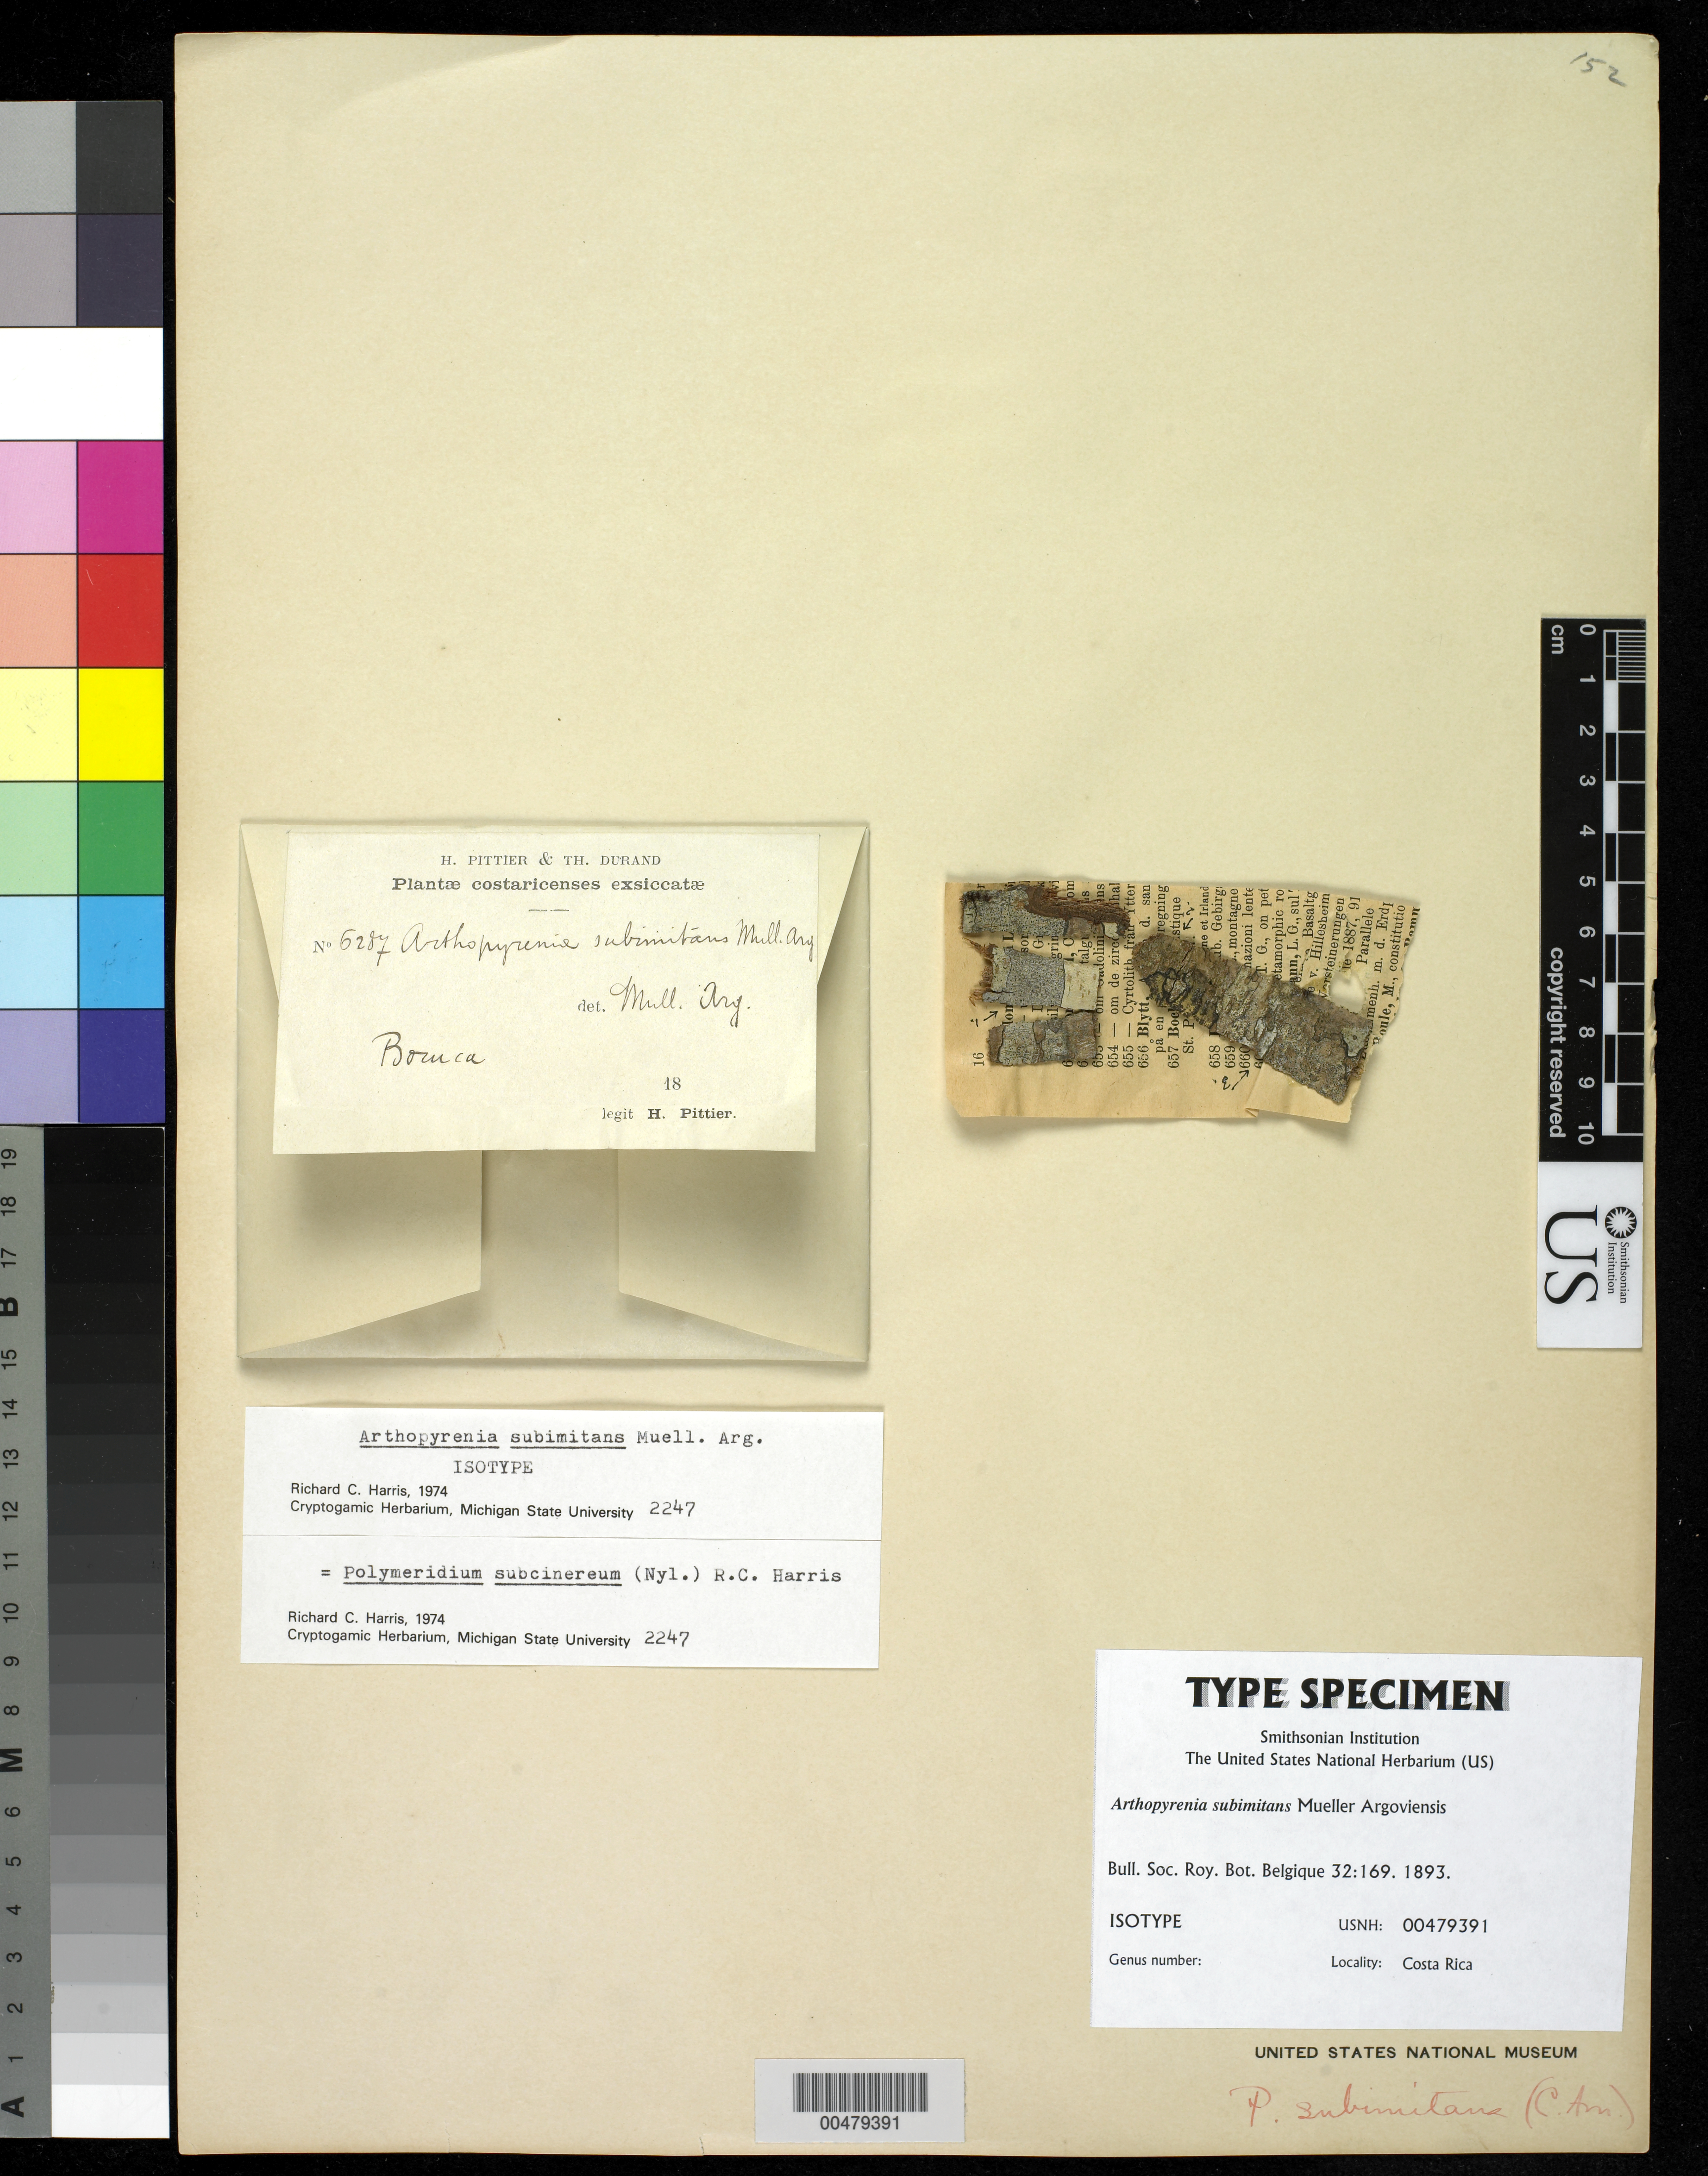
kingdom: Fungi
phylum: Ascomycota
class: Dothideomycetes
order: Pleosporales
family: Arthopyreniaceae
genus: Arthopyrenia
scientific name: Arthopyrenia subimitans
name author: Müll. Arg.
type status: Isotype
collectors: H. F. Pittier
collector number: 6287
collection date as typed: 18--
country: Costa Rica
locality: Boruca